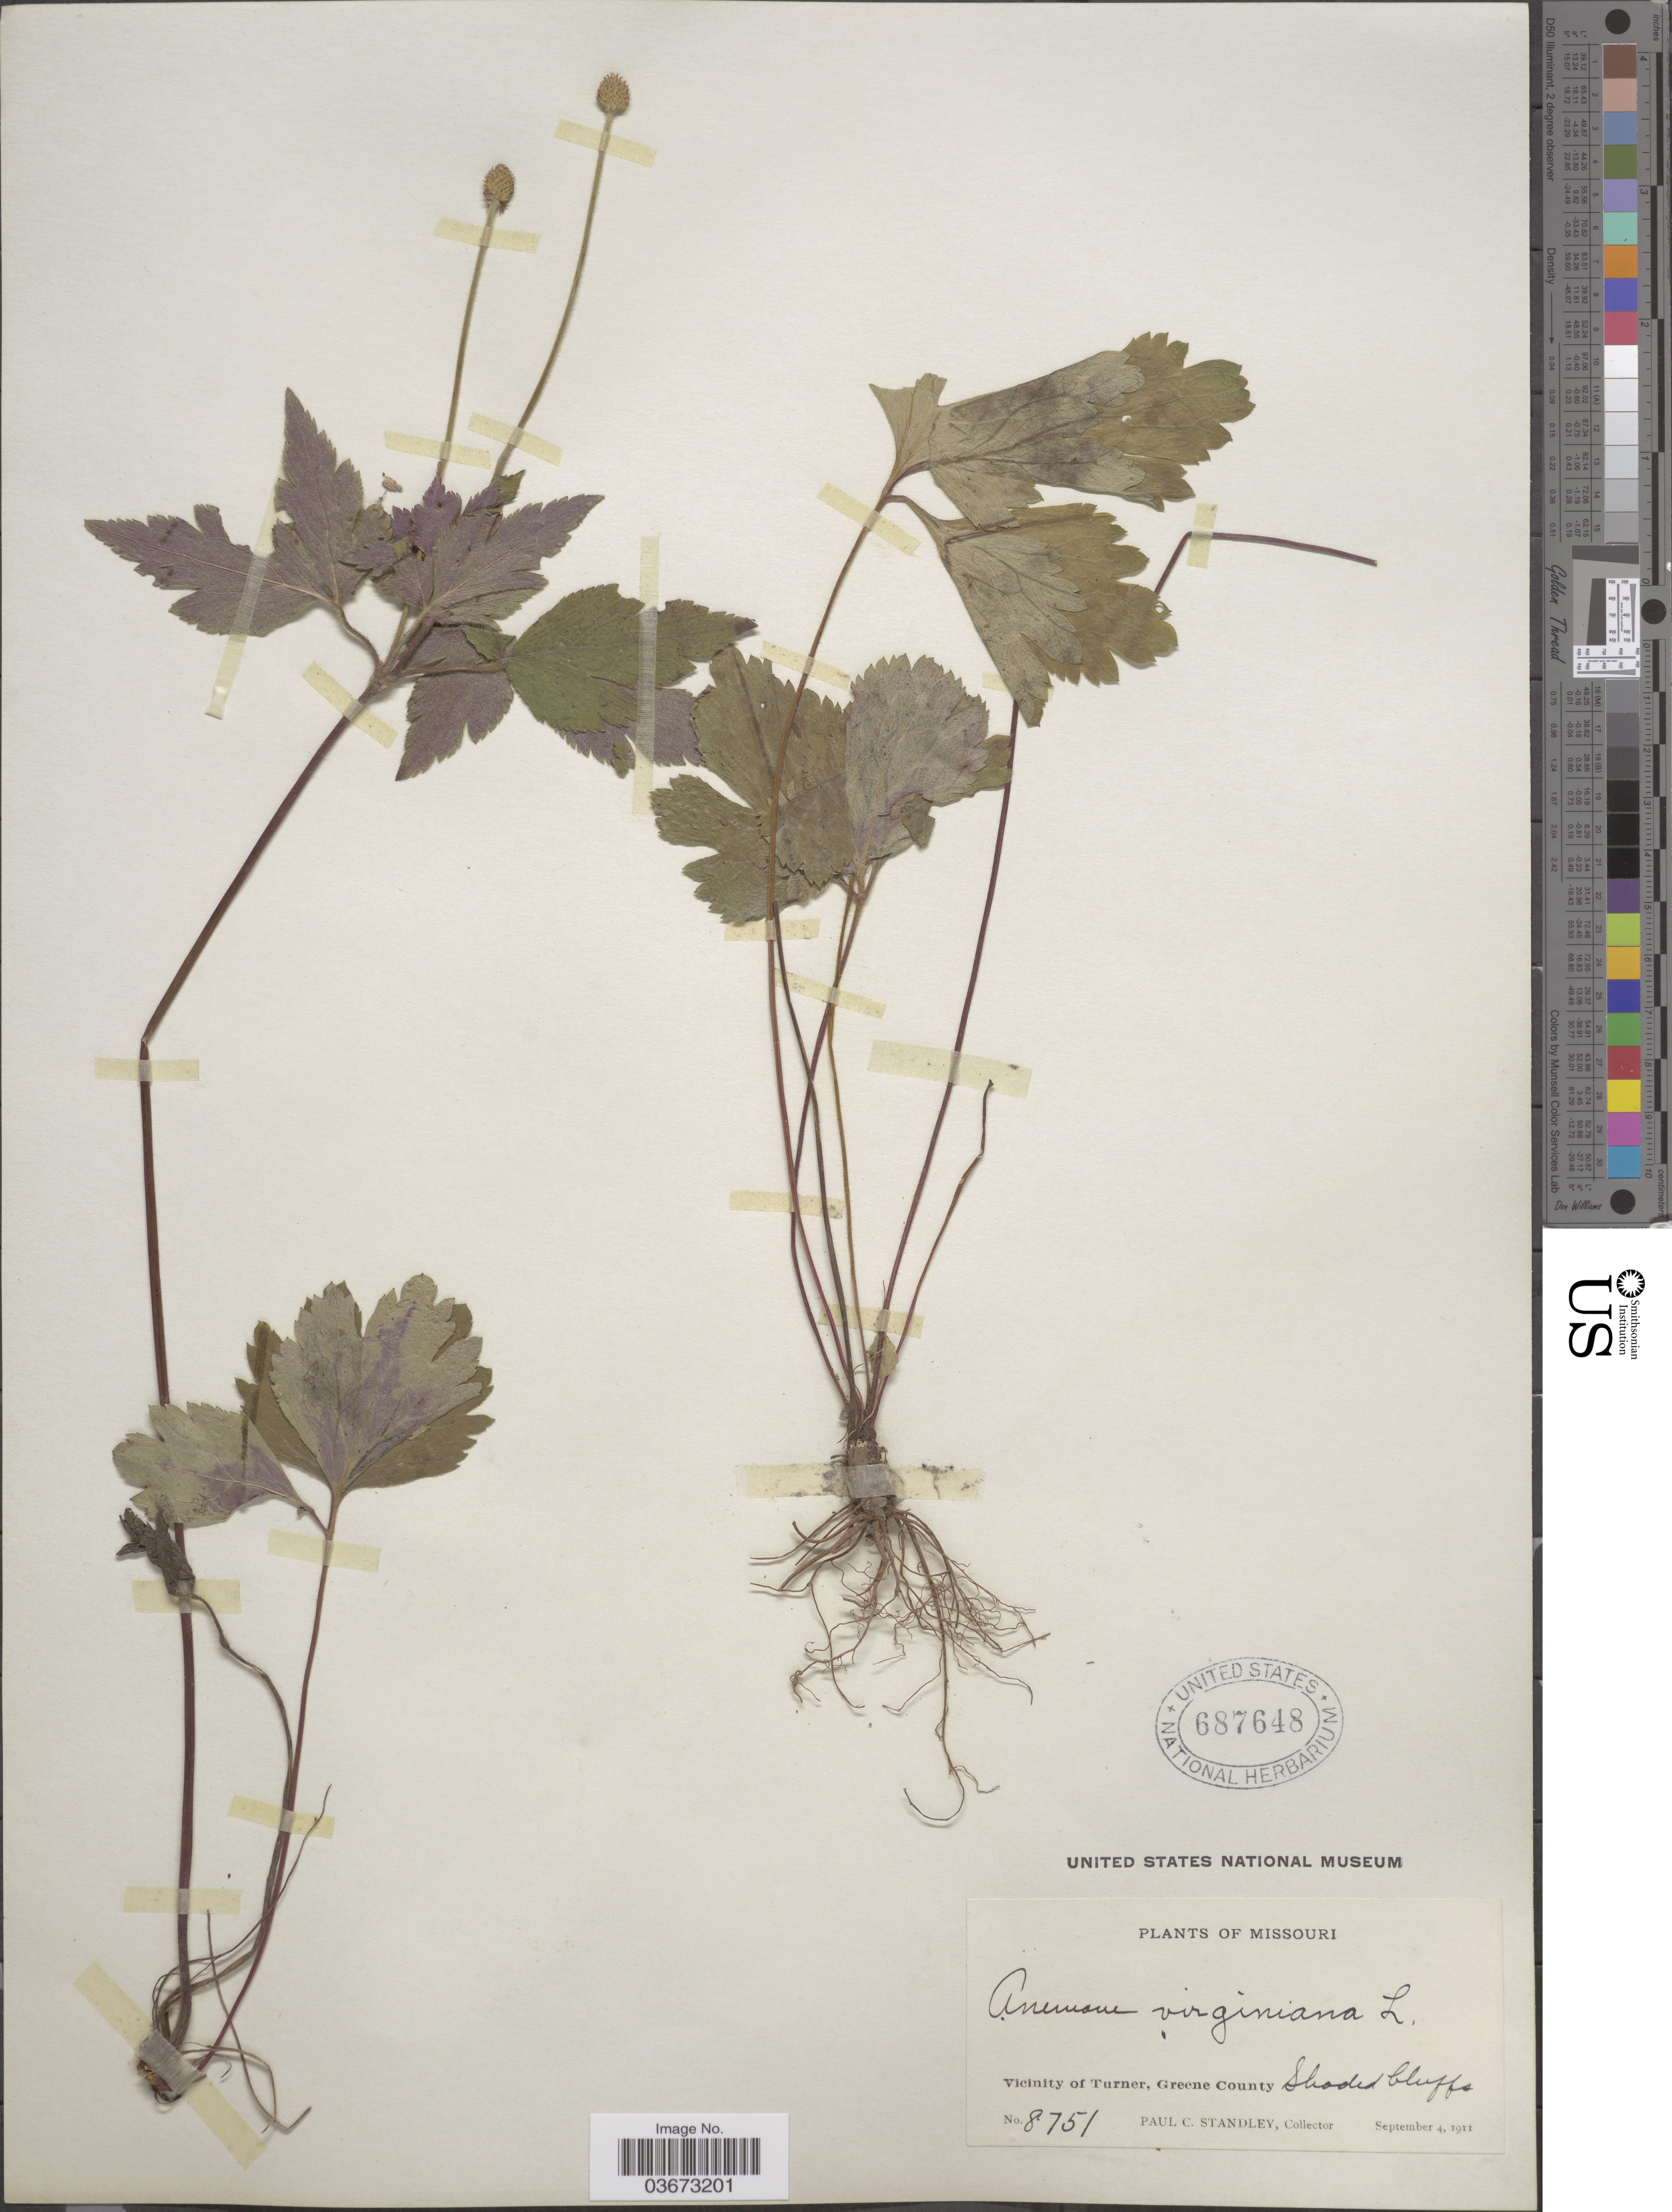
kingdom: Plantae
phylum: Tracheophyta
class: Magnoliopsida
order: Ranunculales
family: Ranunculaceae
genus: Anemone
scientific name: Anemone virginiana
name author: L.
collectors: P. C. Standley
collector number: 8751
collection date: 1911-09-04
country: United States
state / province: Missouri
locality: Vciinity of Turner, Greene County.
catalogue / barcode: US 687648